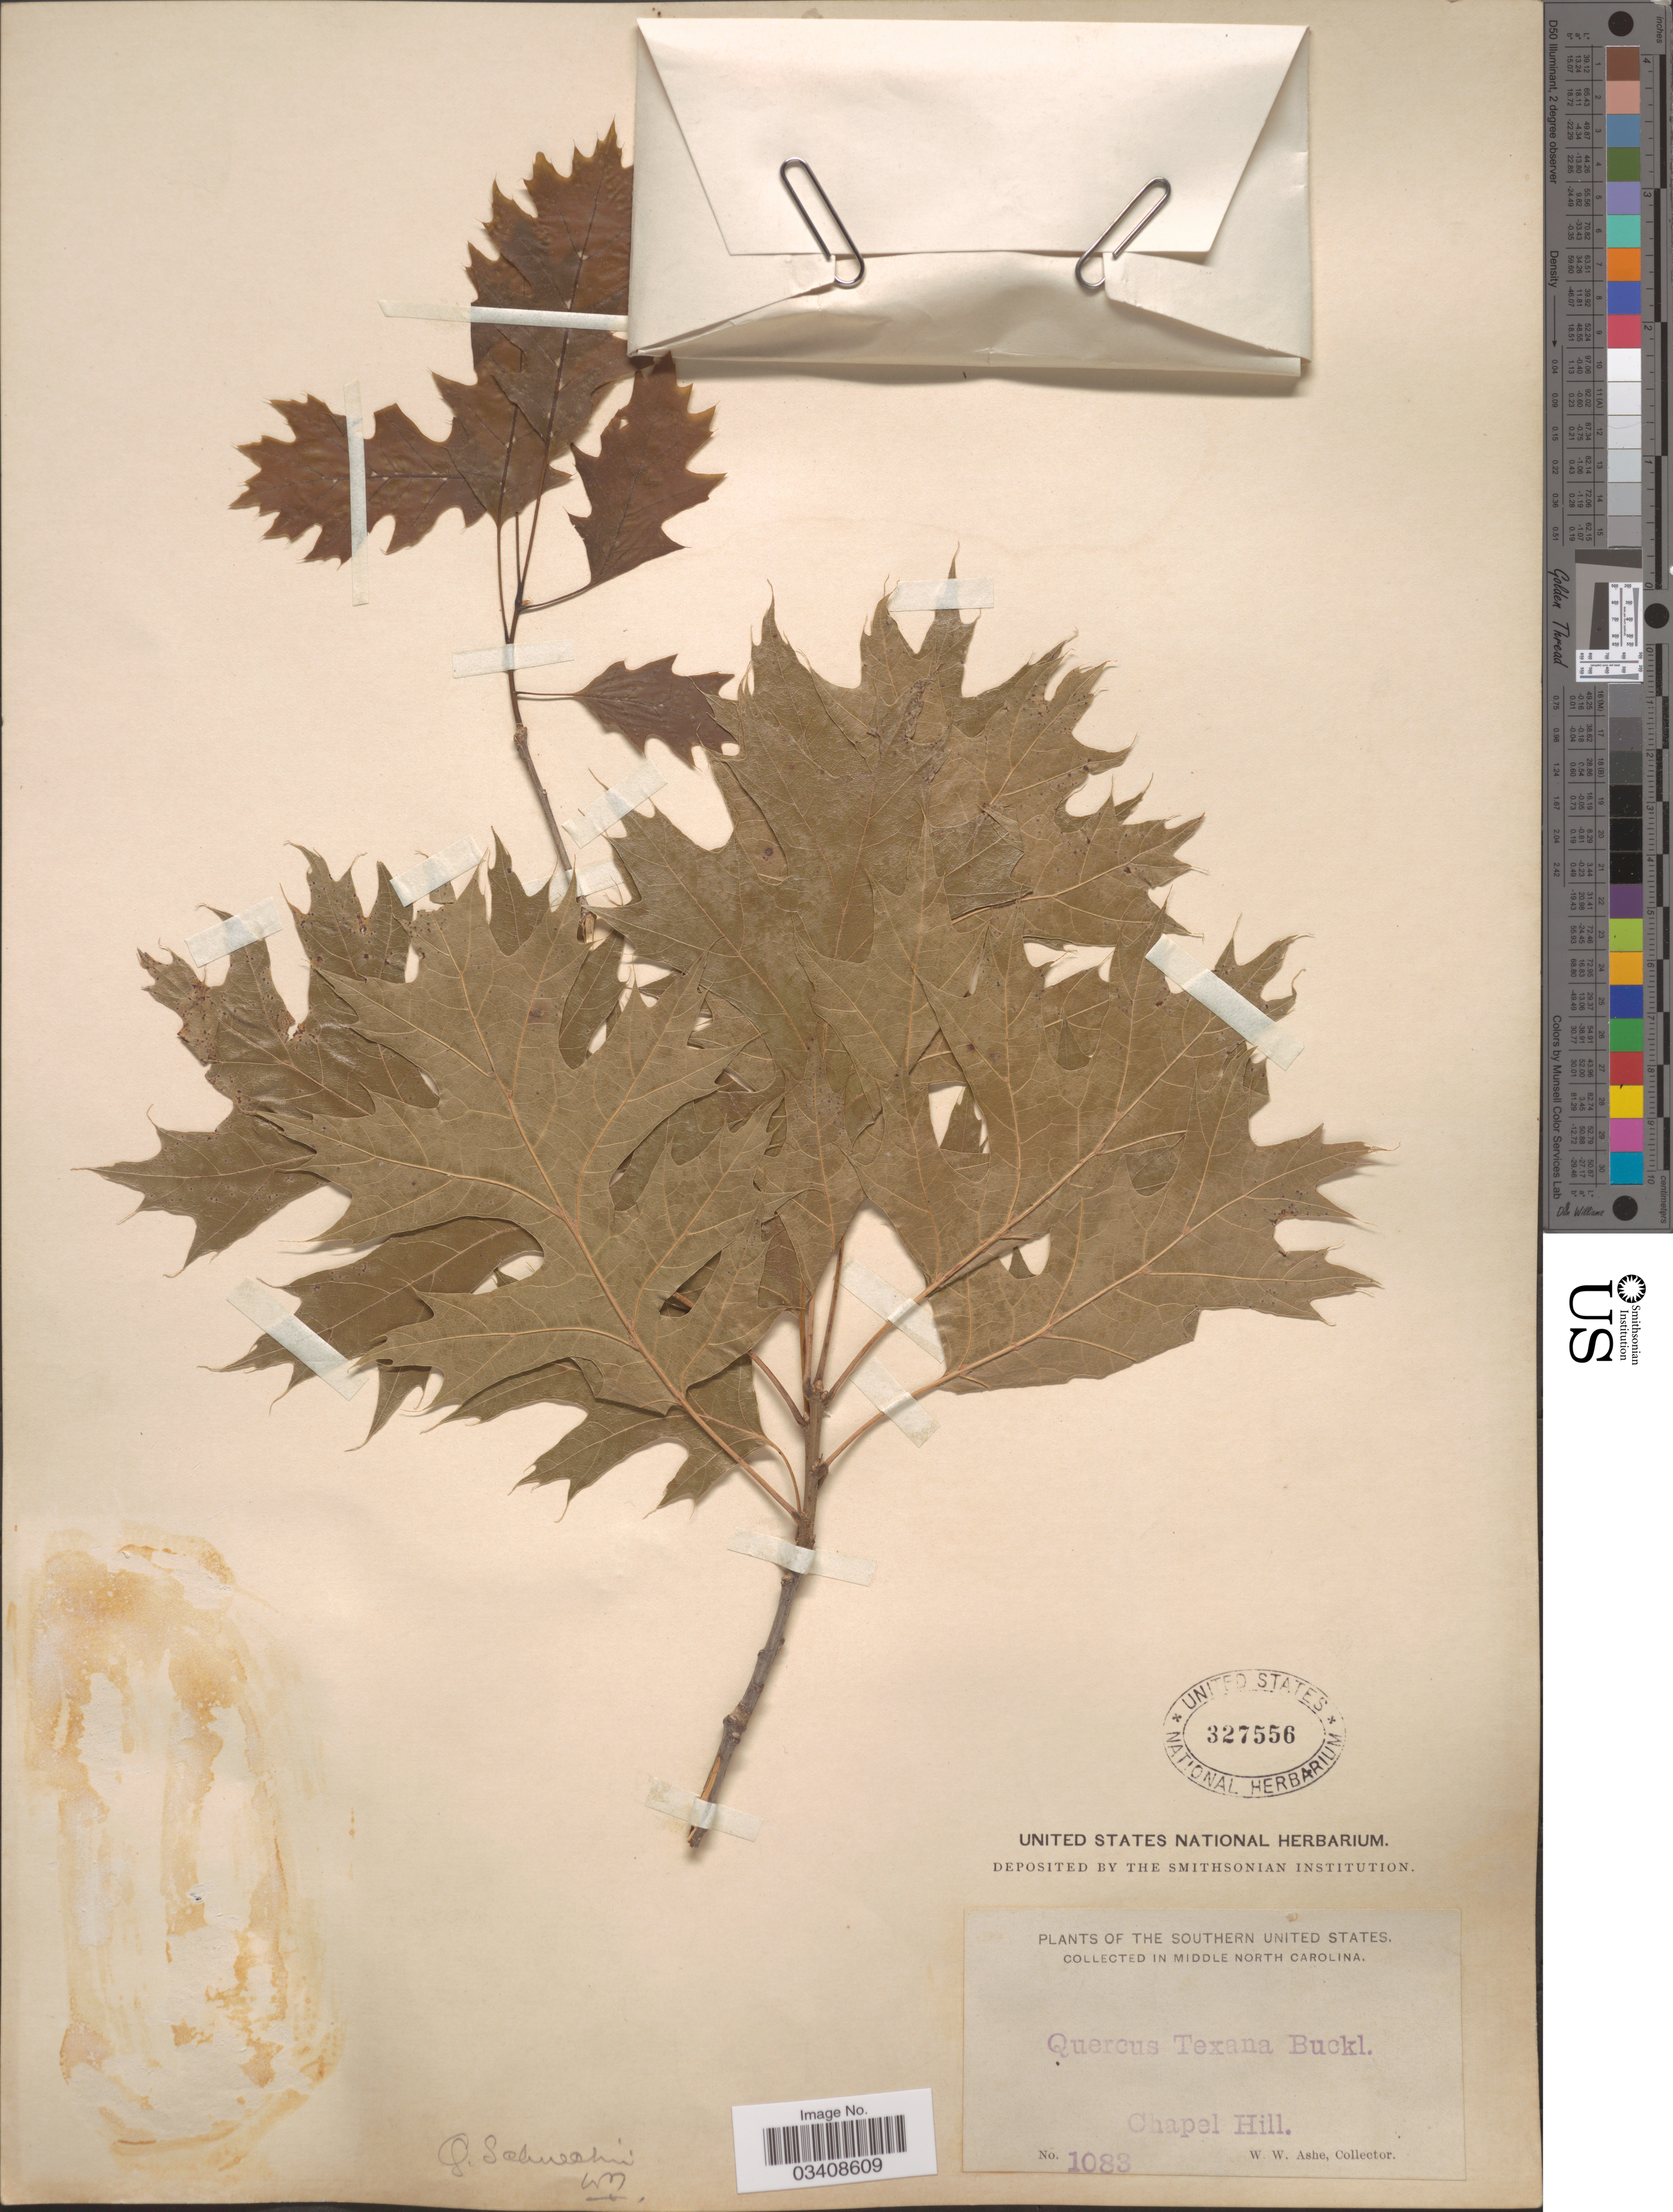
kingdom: Plantae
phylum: Tracheophyta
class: Magnoliopsida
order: Fagales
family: Fagaceae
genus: Quercus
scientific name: Quercus shumardii var. schneckii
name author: (Britton) Sarg.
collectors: W. W. Ashe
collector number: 1083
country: United States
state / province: North Carolina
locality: Southern United States. In Middle North Carolina. Chapel Hill.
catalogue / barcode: US 327556